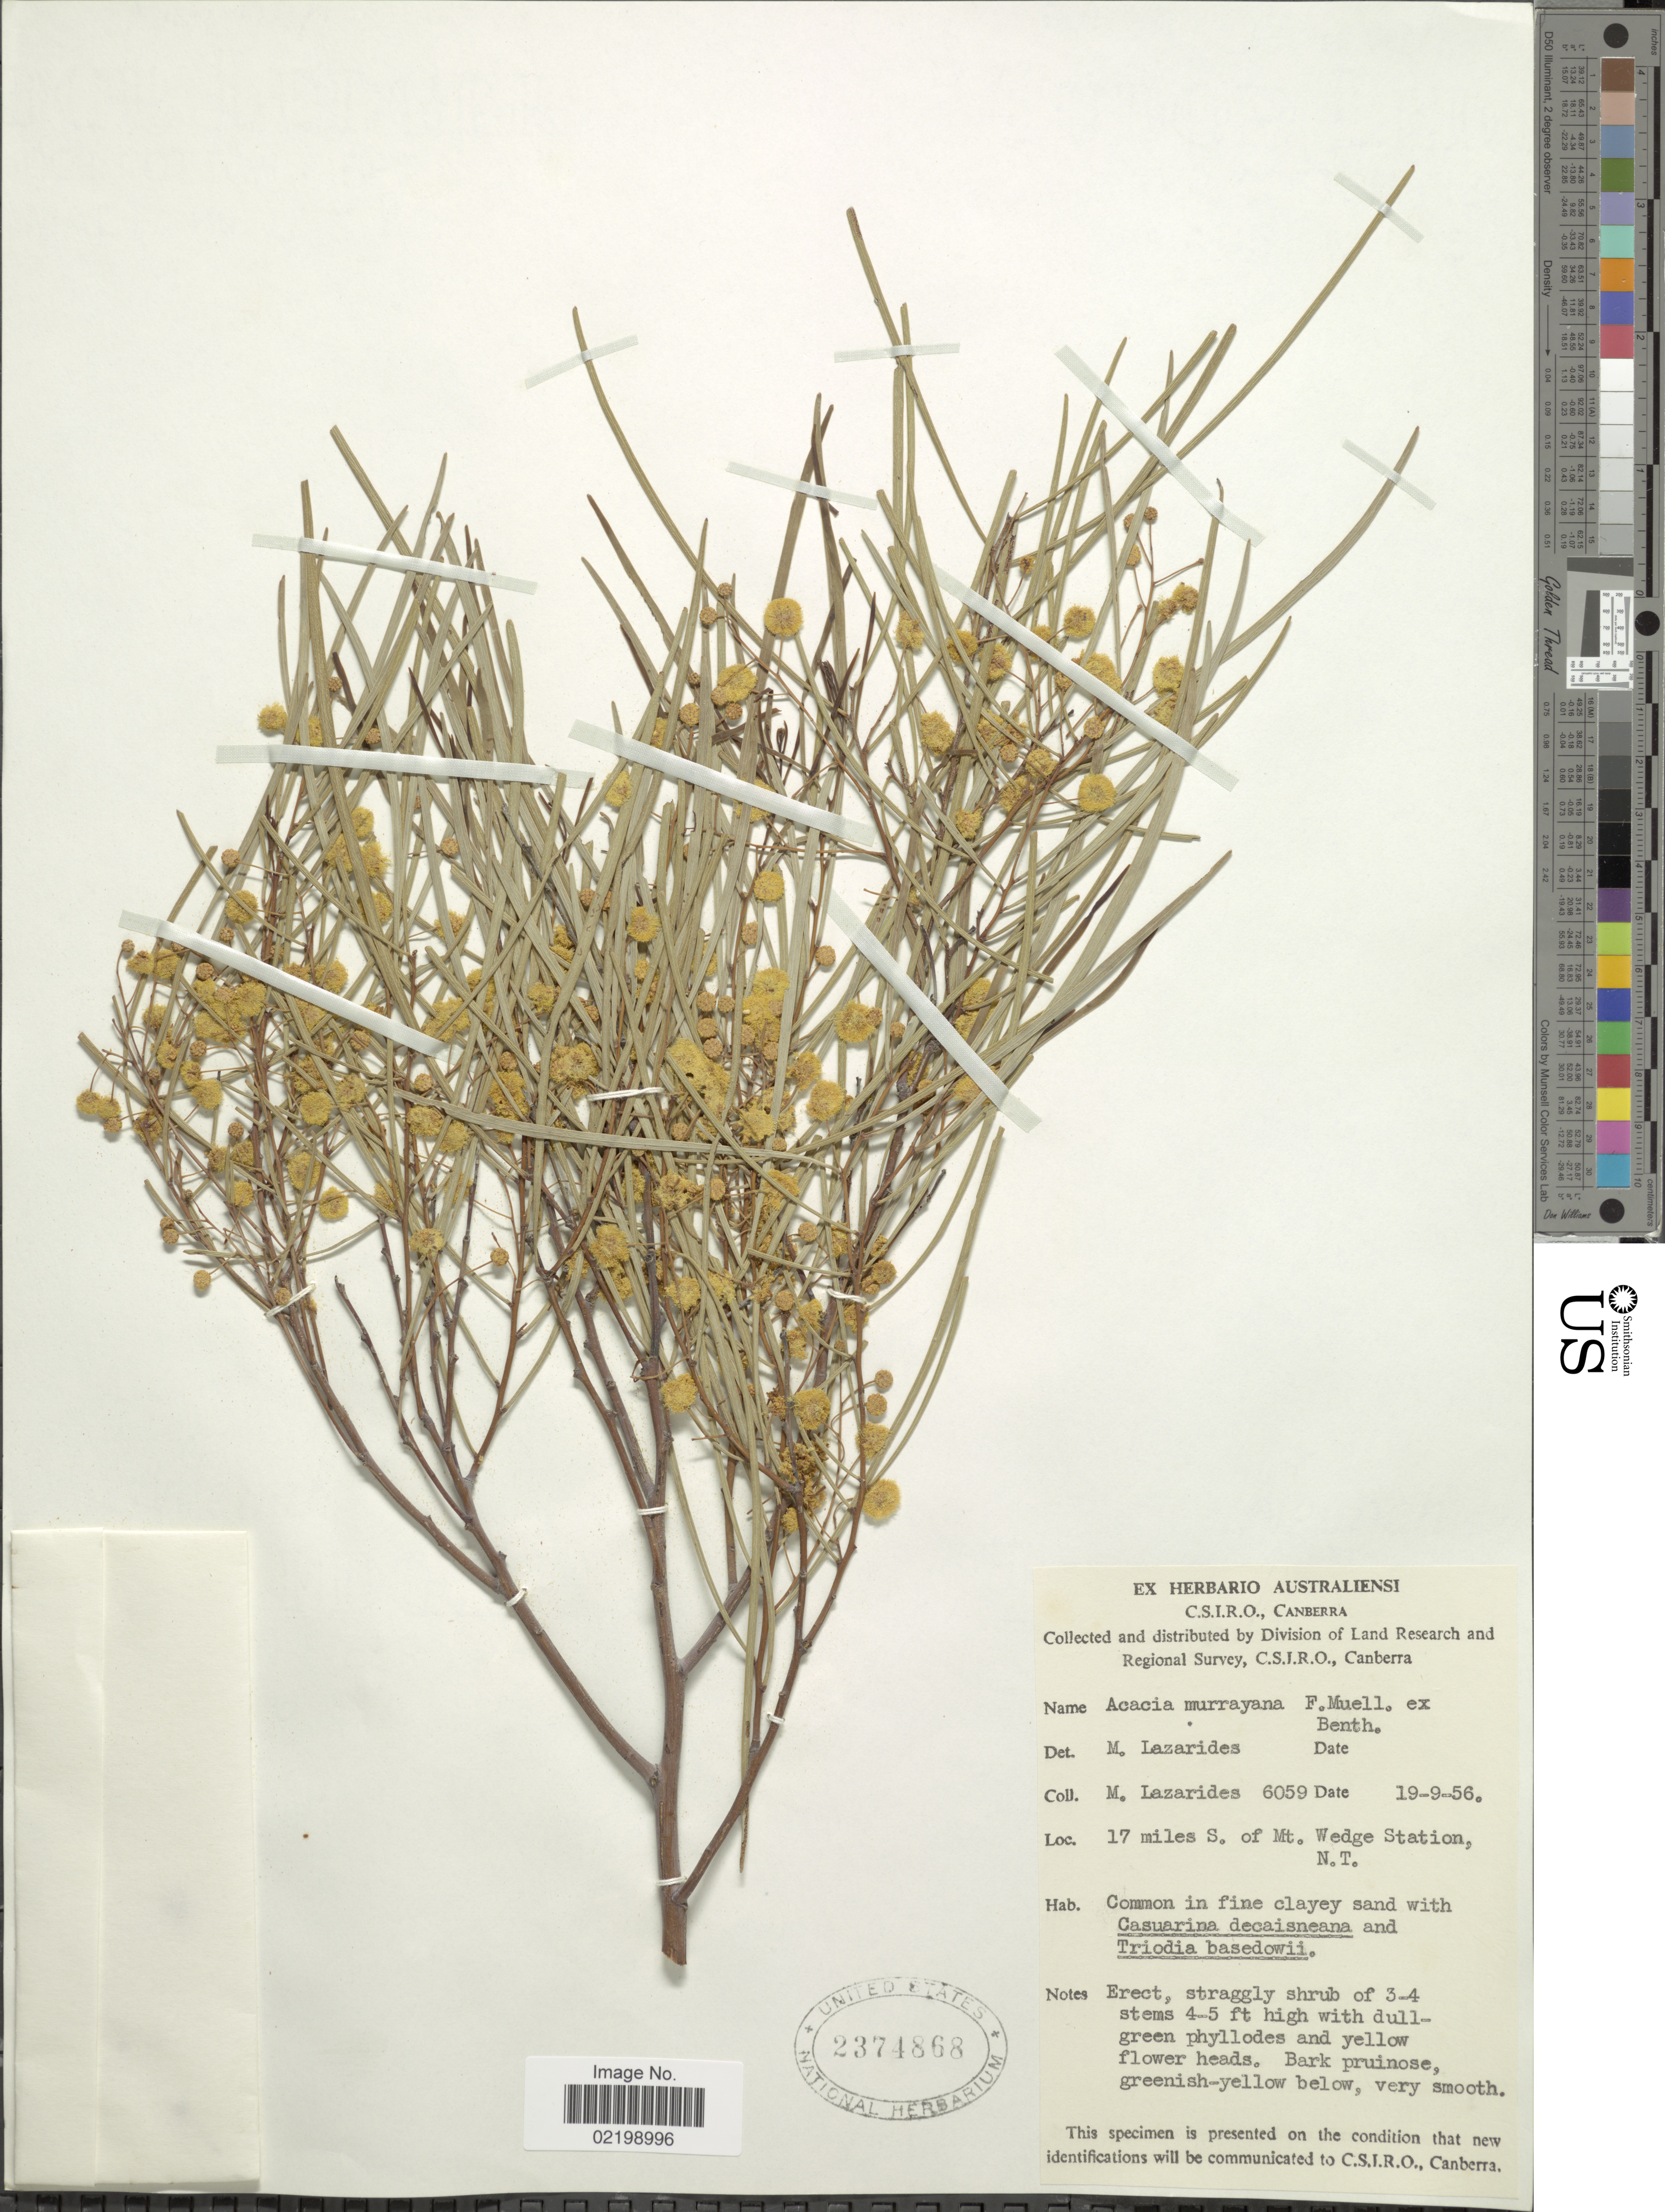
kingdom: Plantae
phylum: Tracheophyta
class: Magnoliopsida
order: Fabales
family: Fabaceae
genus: Acacia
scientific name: Acacia murrayana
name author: Benth.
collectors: M. Lazarides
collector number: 6059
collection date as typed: Transcribed d/m/y: 19/9/56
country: Australia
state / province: Northern Territory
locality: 17 miles S. of Mt. Wedge Station, N.T.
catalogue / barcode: US 2374868